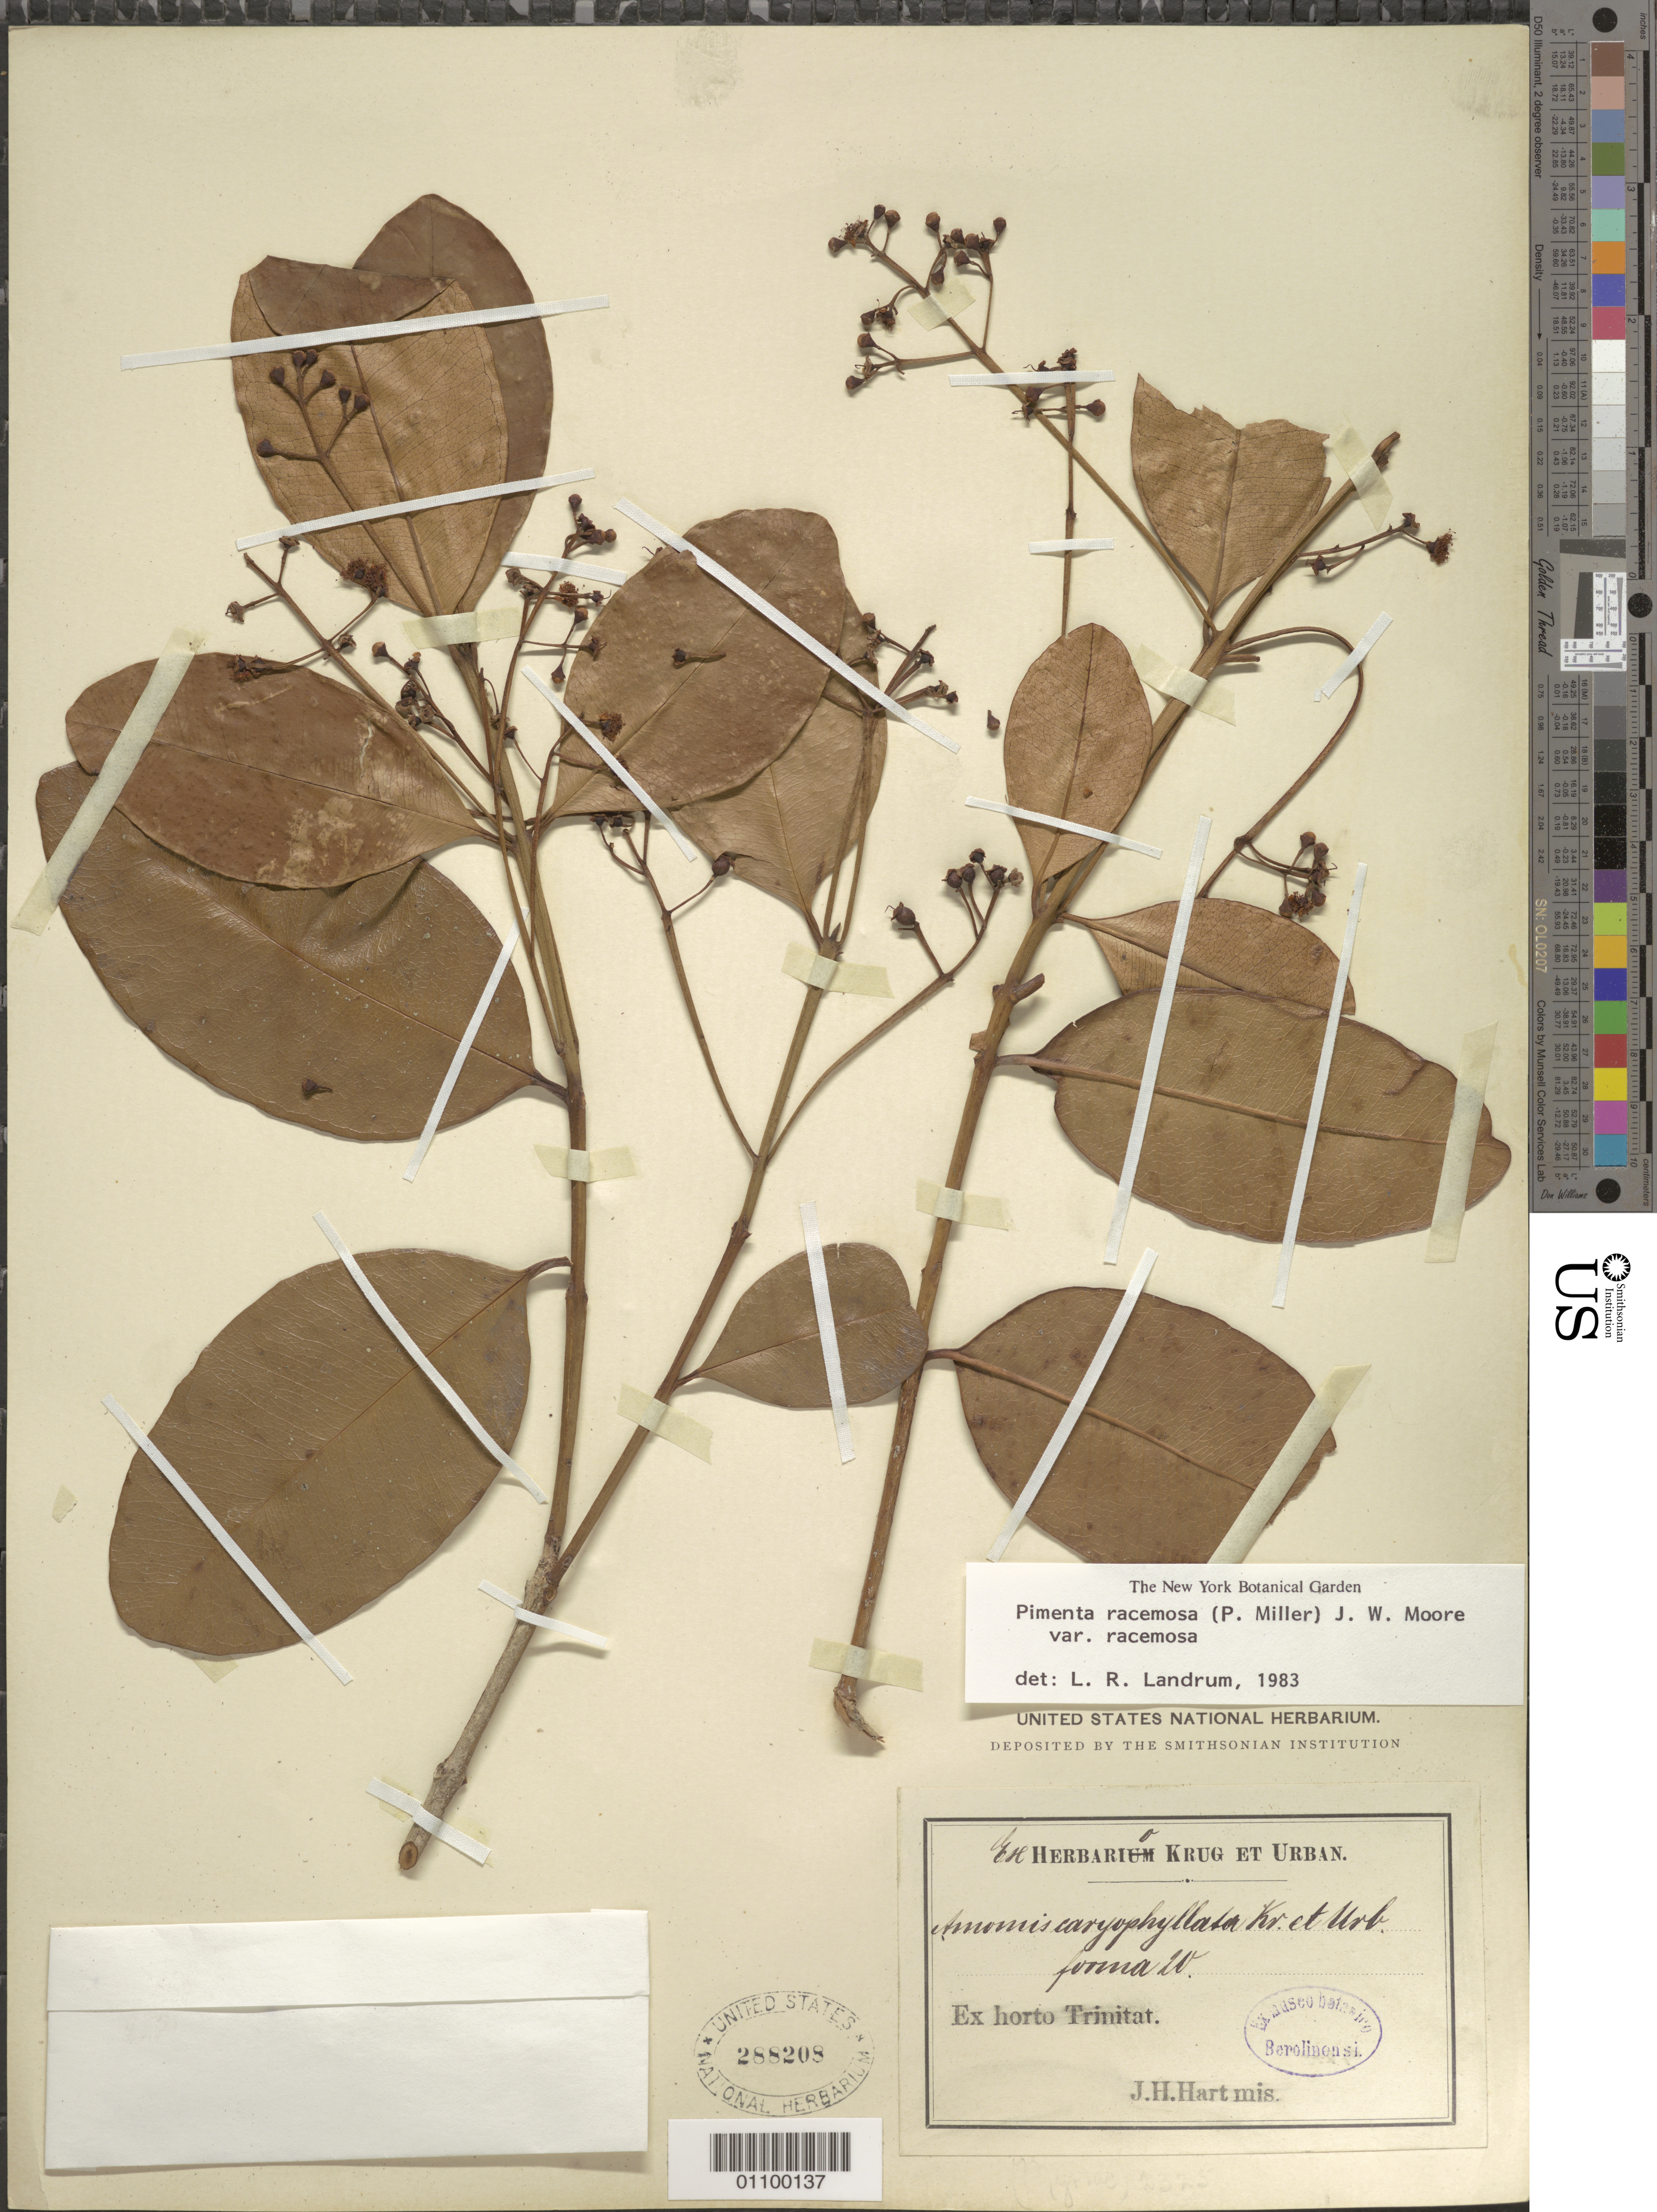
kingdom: Plantae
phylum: Tracheophyta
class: Magnoliopsida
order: Myrtales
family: Myrtaceae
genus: Pimenta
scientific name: Pimenta racemosa var. racemosa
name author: (Mill.) J.W. Moore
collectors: J. H. Hart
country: Trinidad and Tobago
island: Trinidad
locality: Ex horto Trinitat.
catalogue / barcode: US 288208